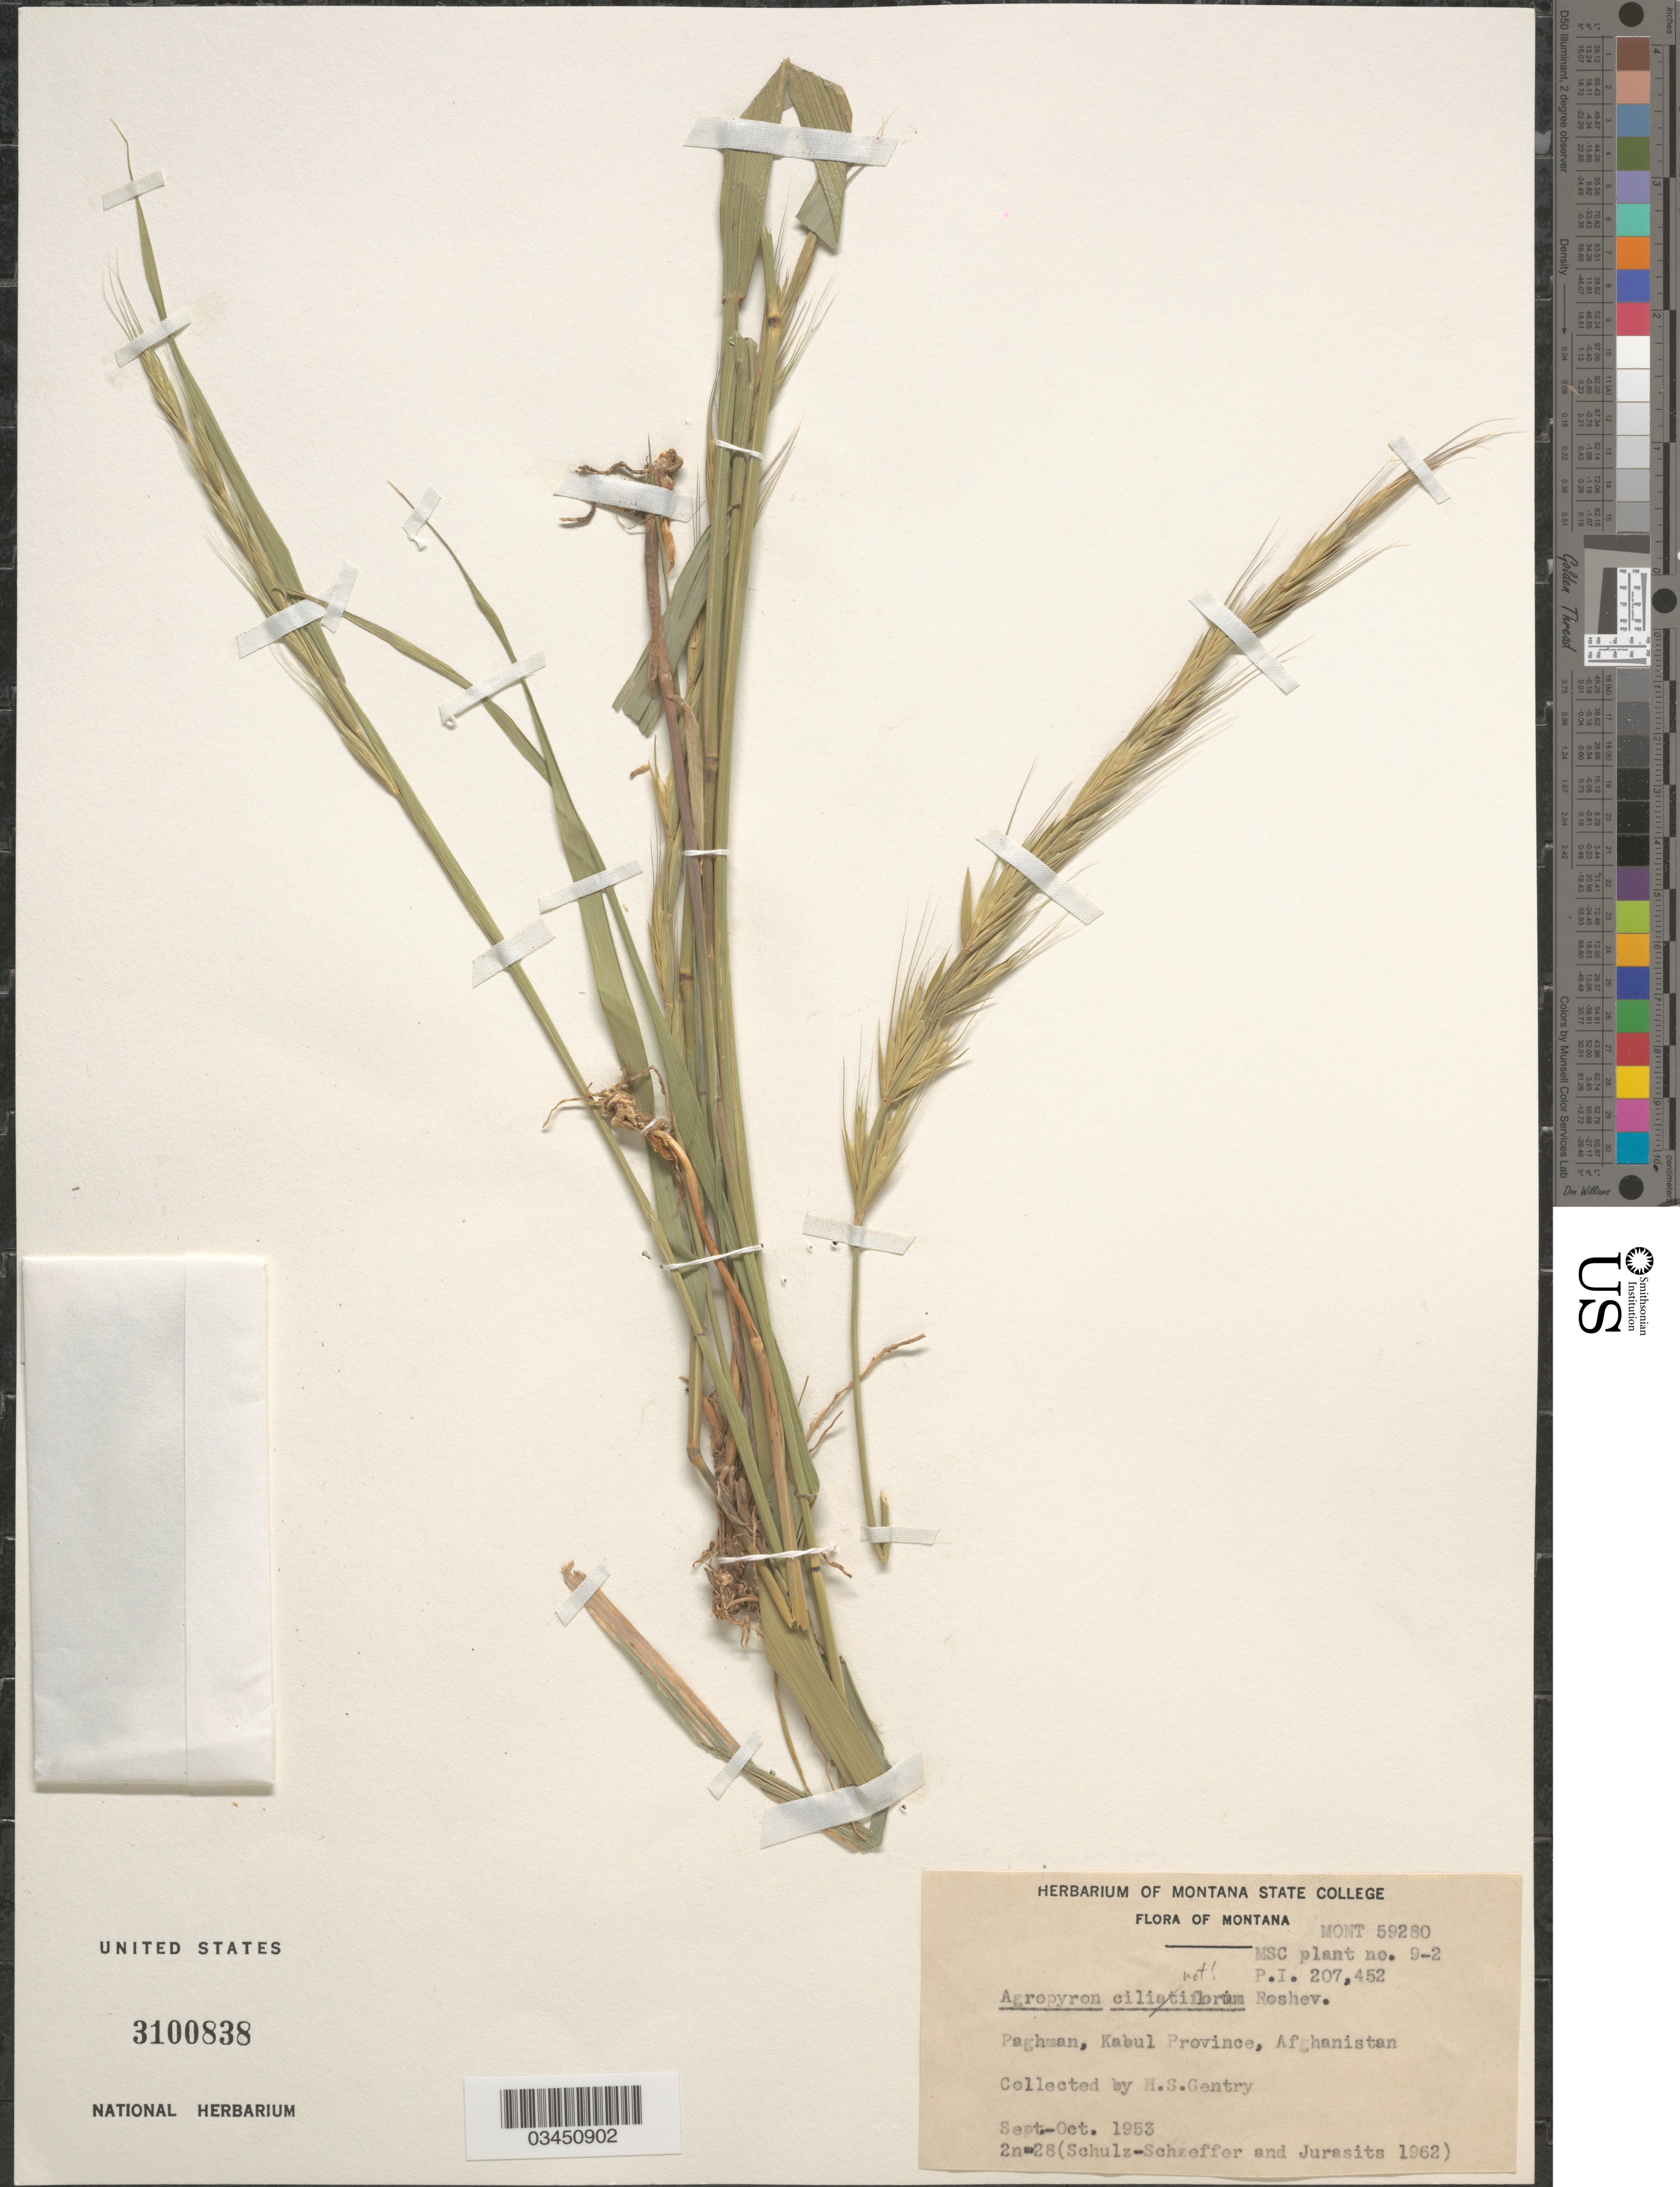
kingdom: Plantae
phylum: Tracheophyta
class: Liliopsida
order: Poales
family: Poaceae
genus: Elymus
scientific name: Elymus sp.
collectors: H. S. Gentry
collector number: Mont59280?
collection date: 1953-09/1953-10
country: Afghanistan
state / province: Kabul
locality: Paghman.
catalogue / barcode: US 3100838